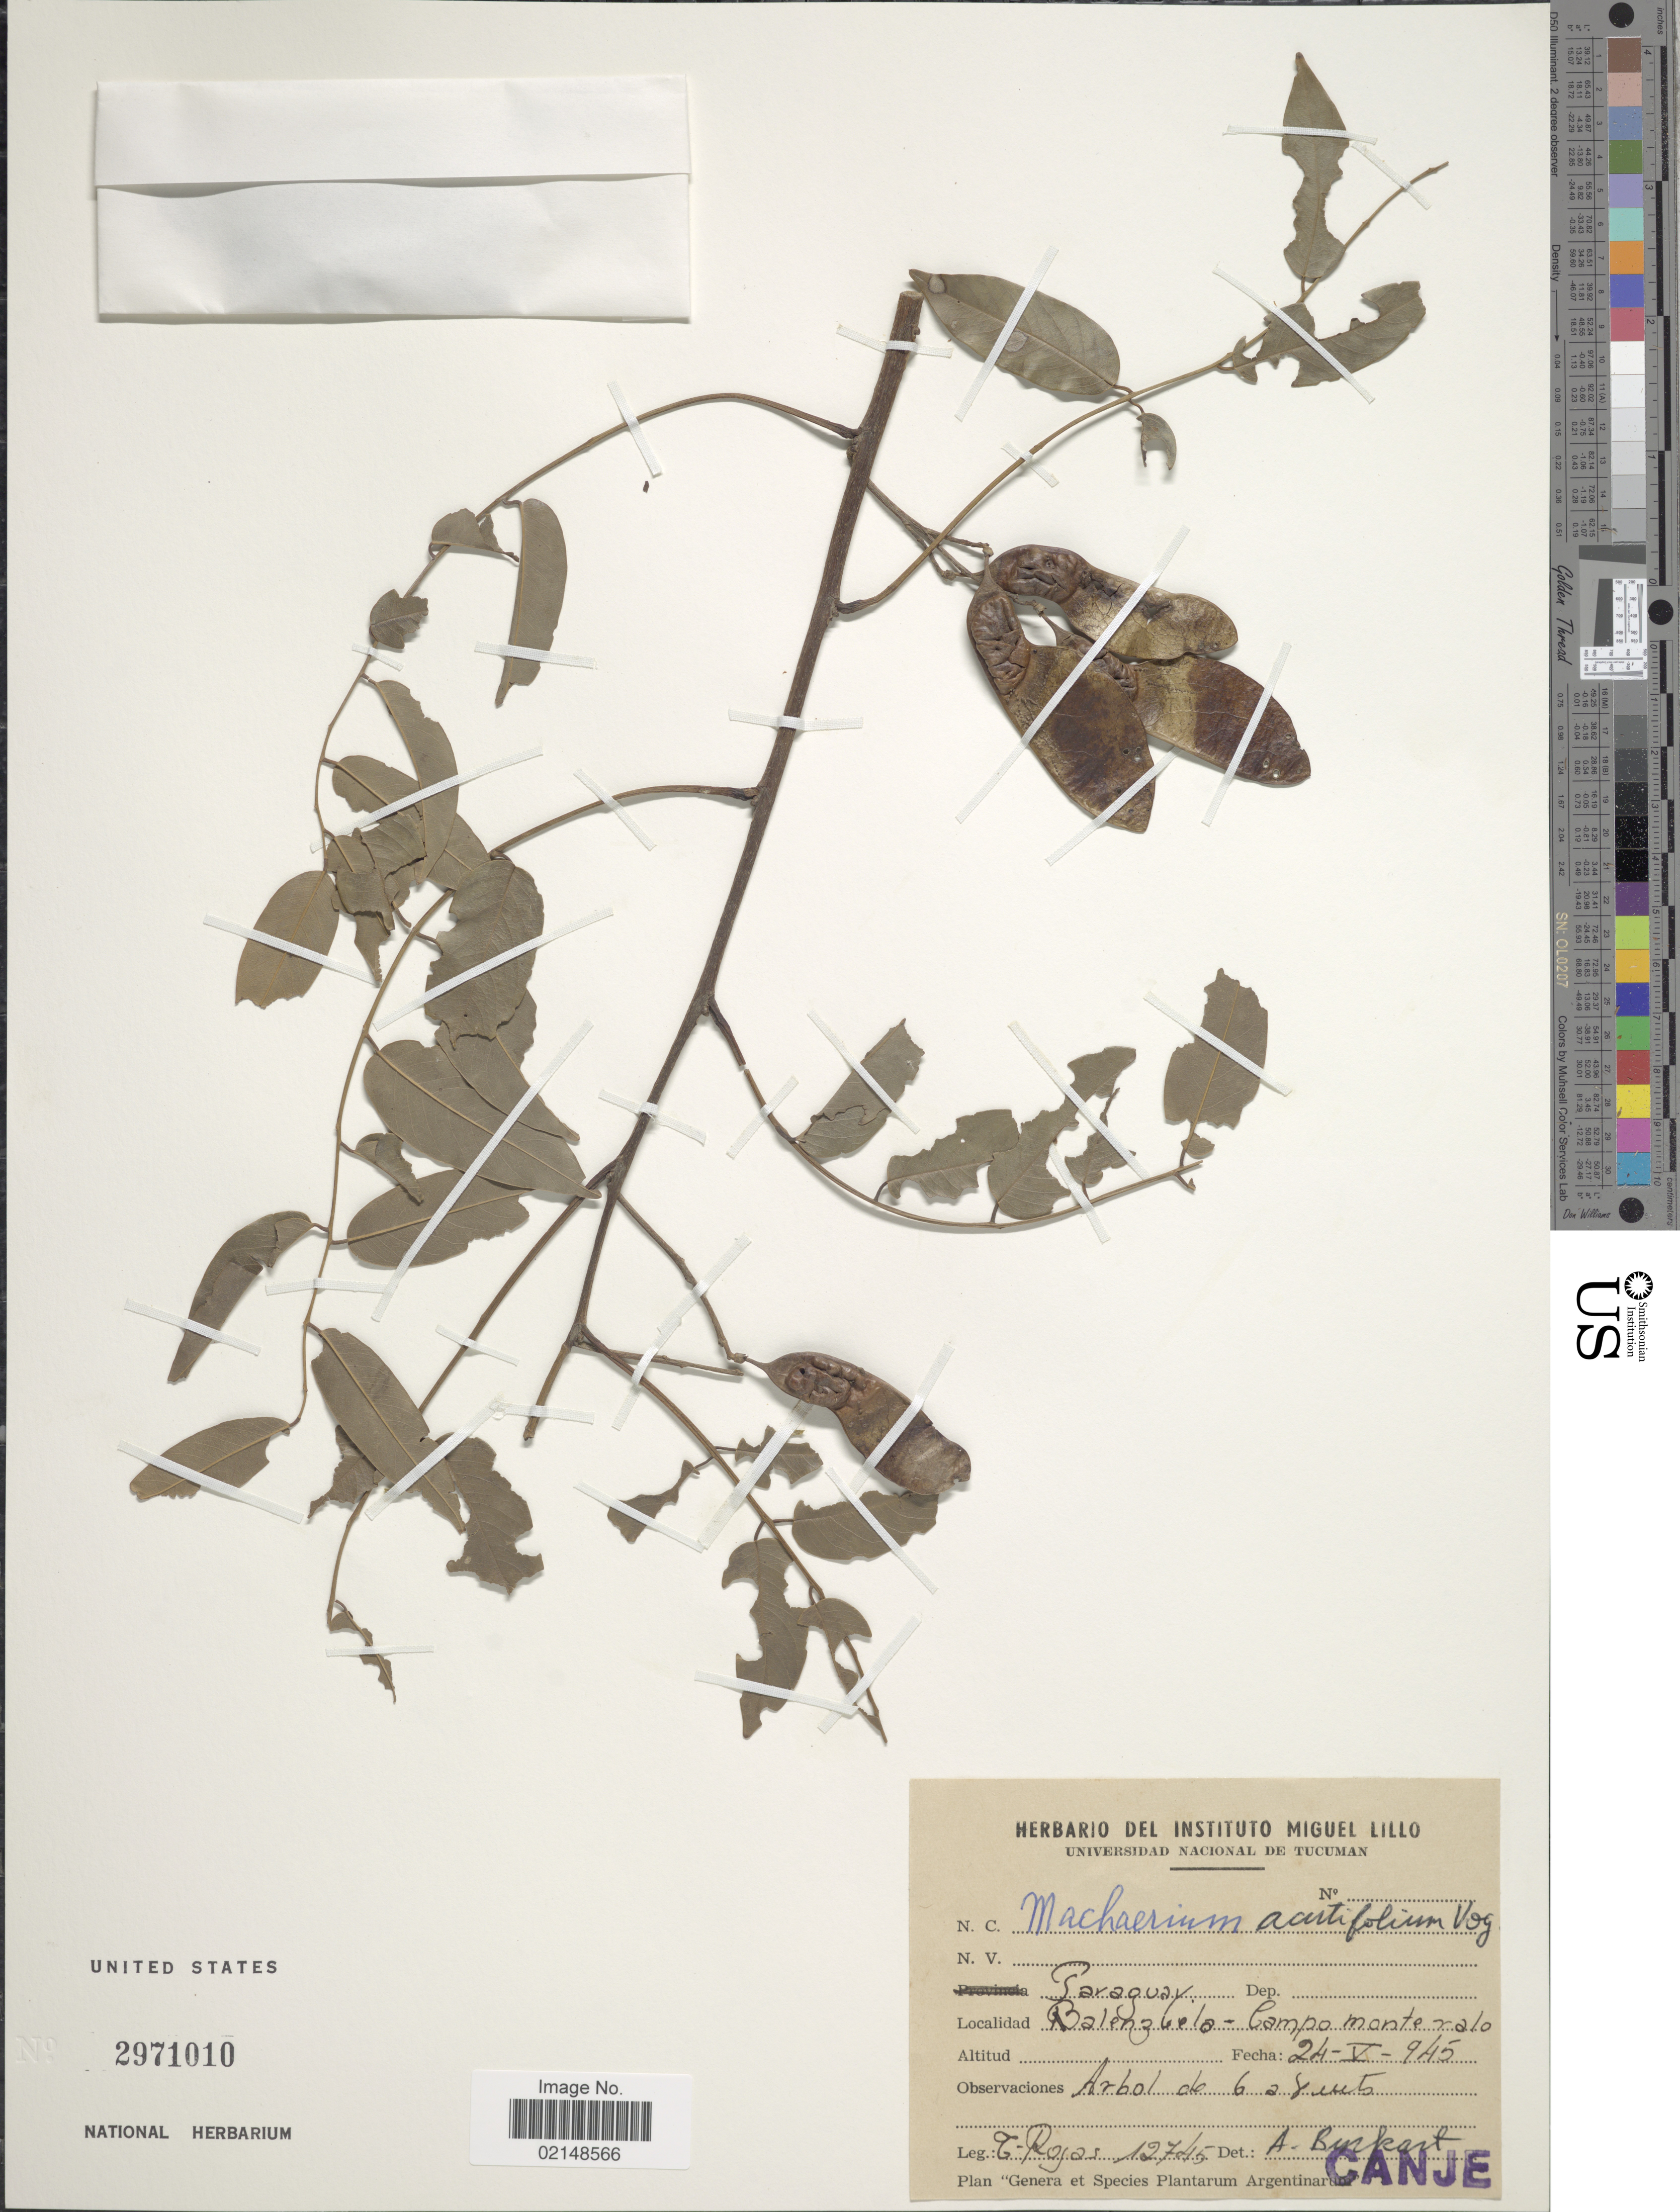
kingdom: Plantae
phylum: Tracheophyta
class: Magnoliopsida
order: Fabales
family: Fabaceae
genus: Machaerium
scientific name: Machaerium acutifolium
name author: Vogel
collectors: T. Rojas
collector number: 12745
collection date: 1945-05-24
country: Paraguay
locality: Paraguay, Balenzuela - Campo monteralo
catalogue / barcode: US 2971010